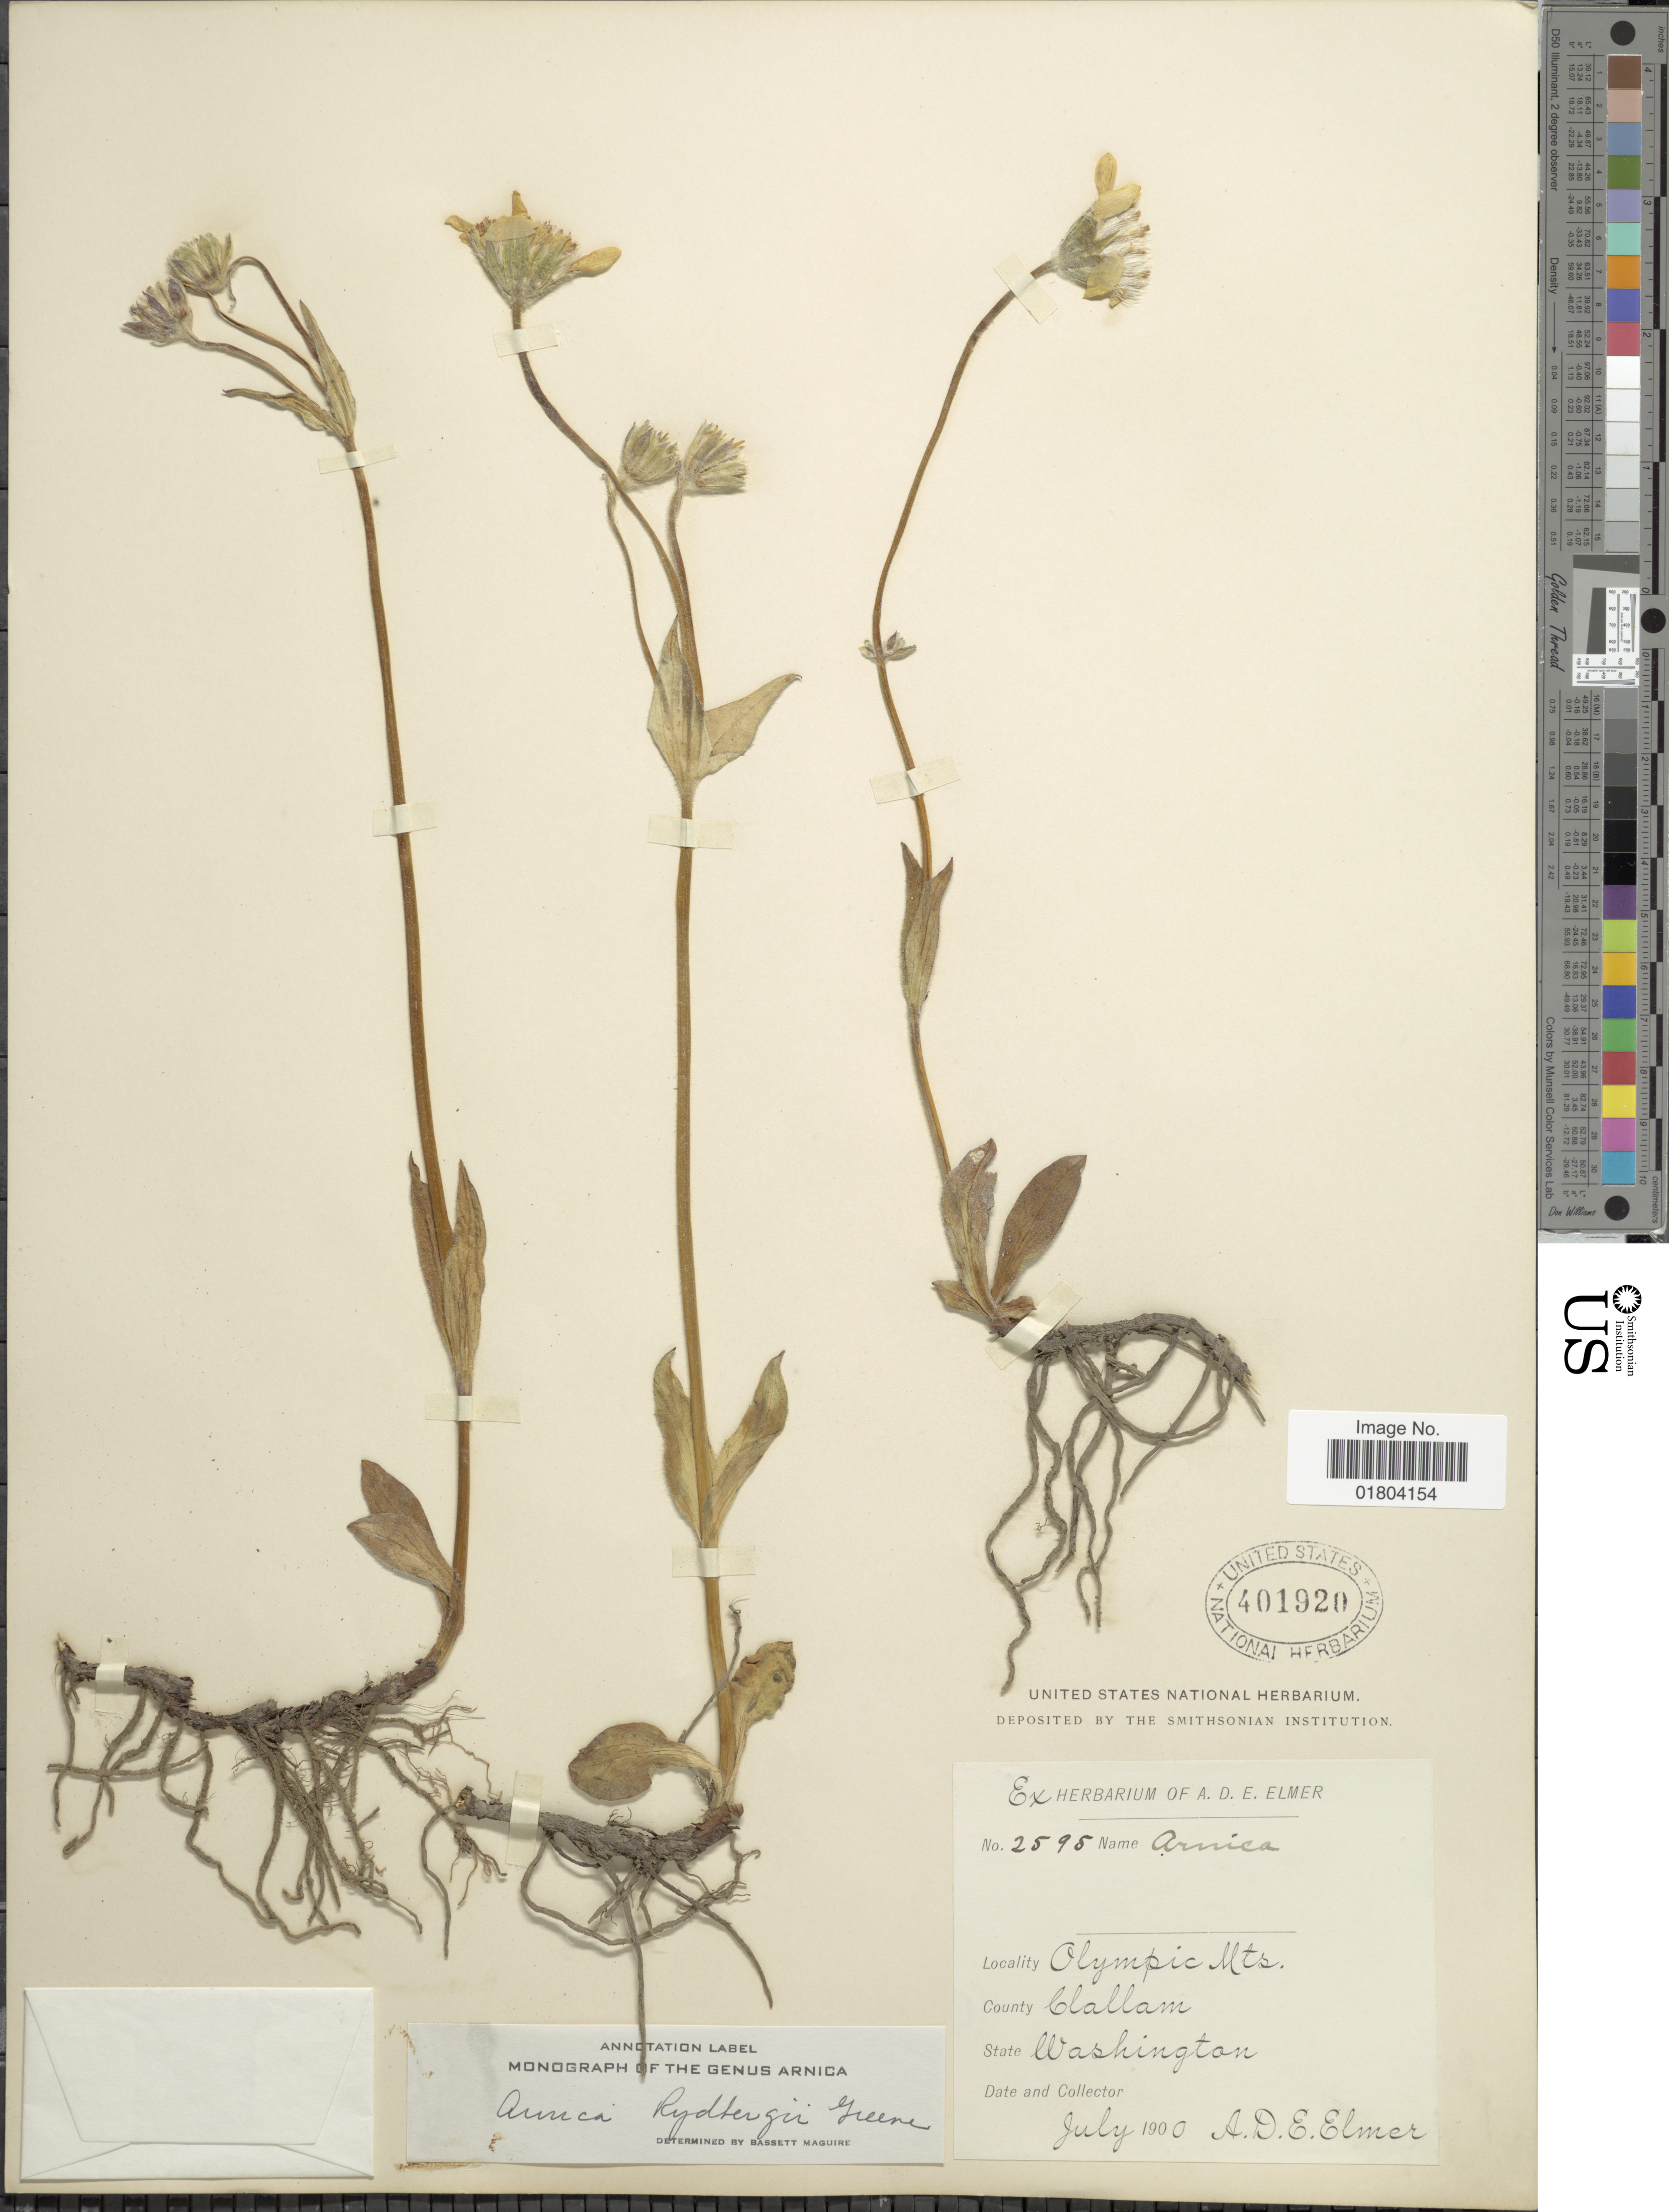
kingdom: Plantae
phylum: Tracheophyta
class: Magnoliopsida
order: Asterales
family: Asteraceae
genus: Arnica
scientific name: Arnica rydbergii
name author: Greene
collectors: A. D. E. Elmer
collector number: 2595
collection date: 1900-10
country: United States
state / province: Washington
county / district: Clallam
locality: Olypic Mts, County Clallam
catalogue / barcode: US 401920